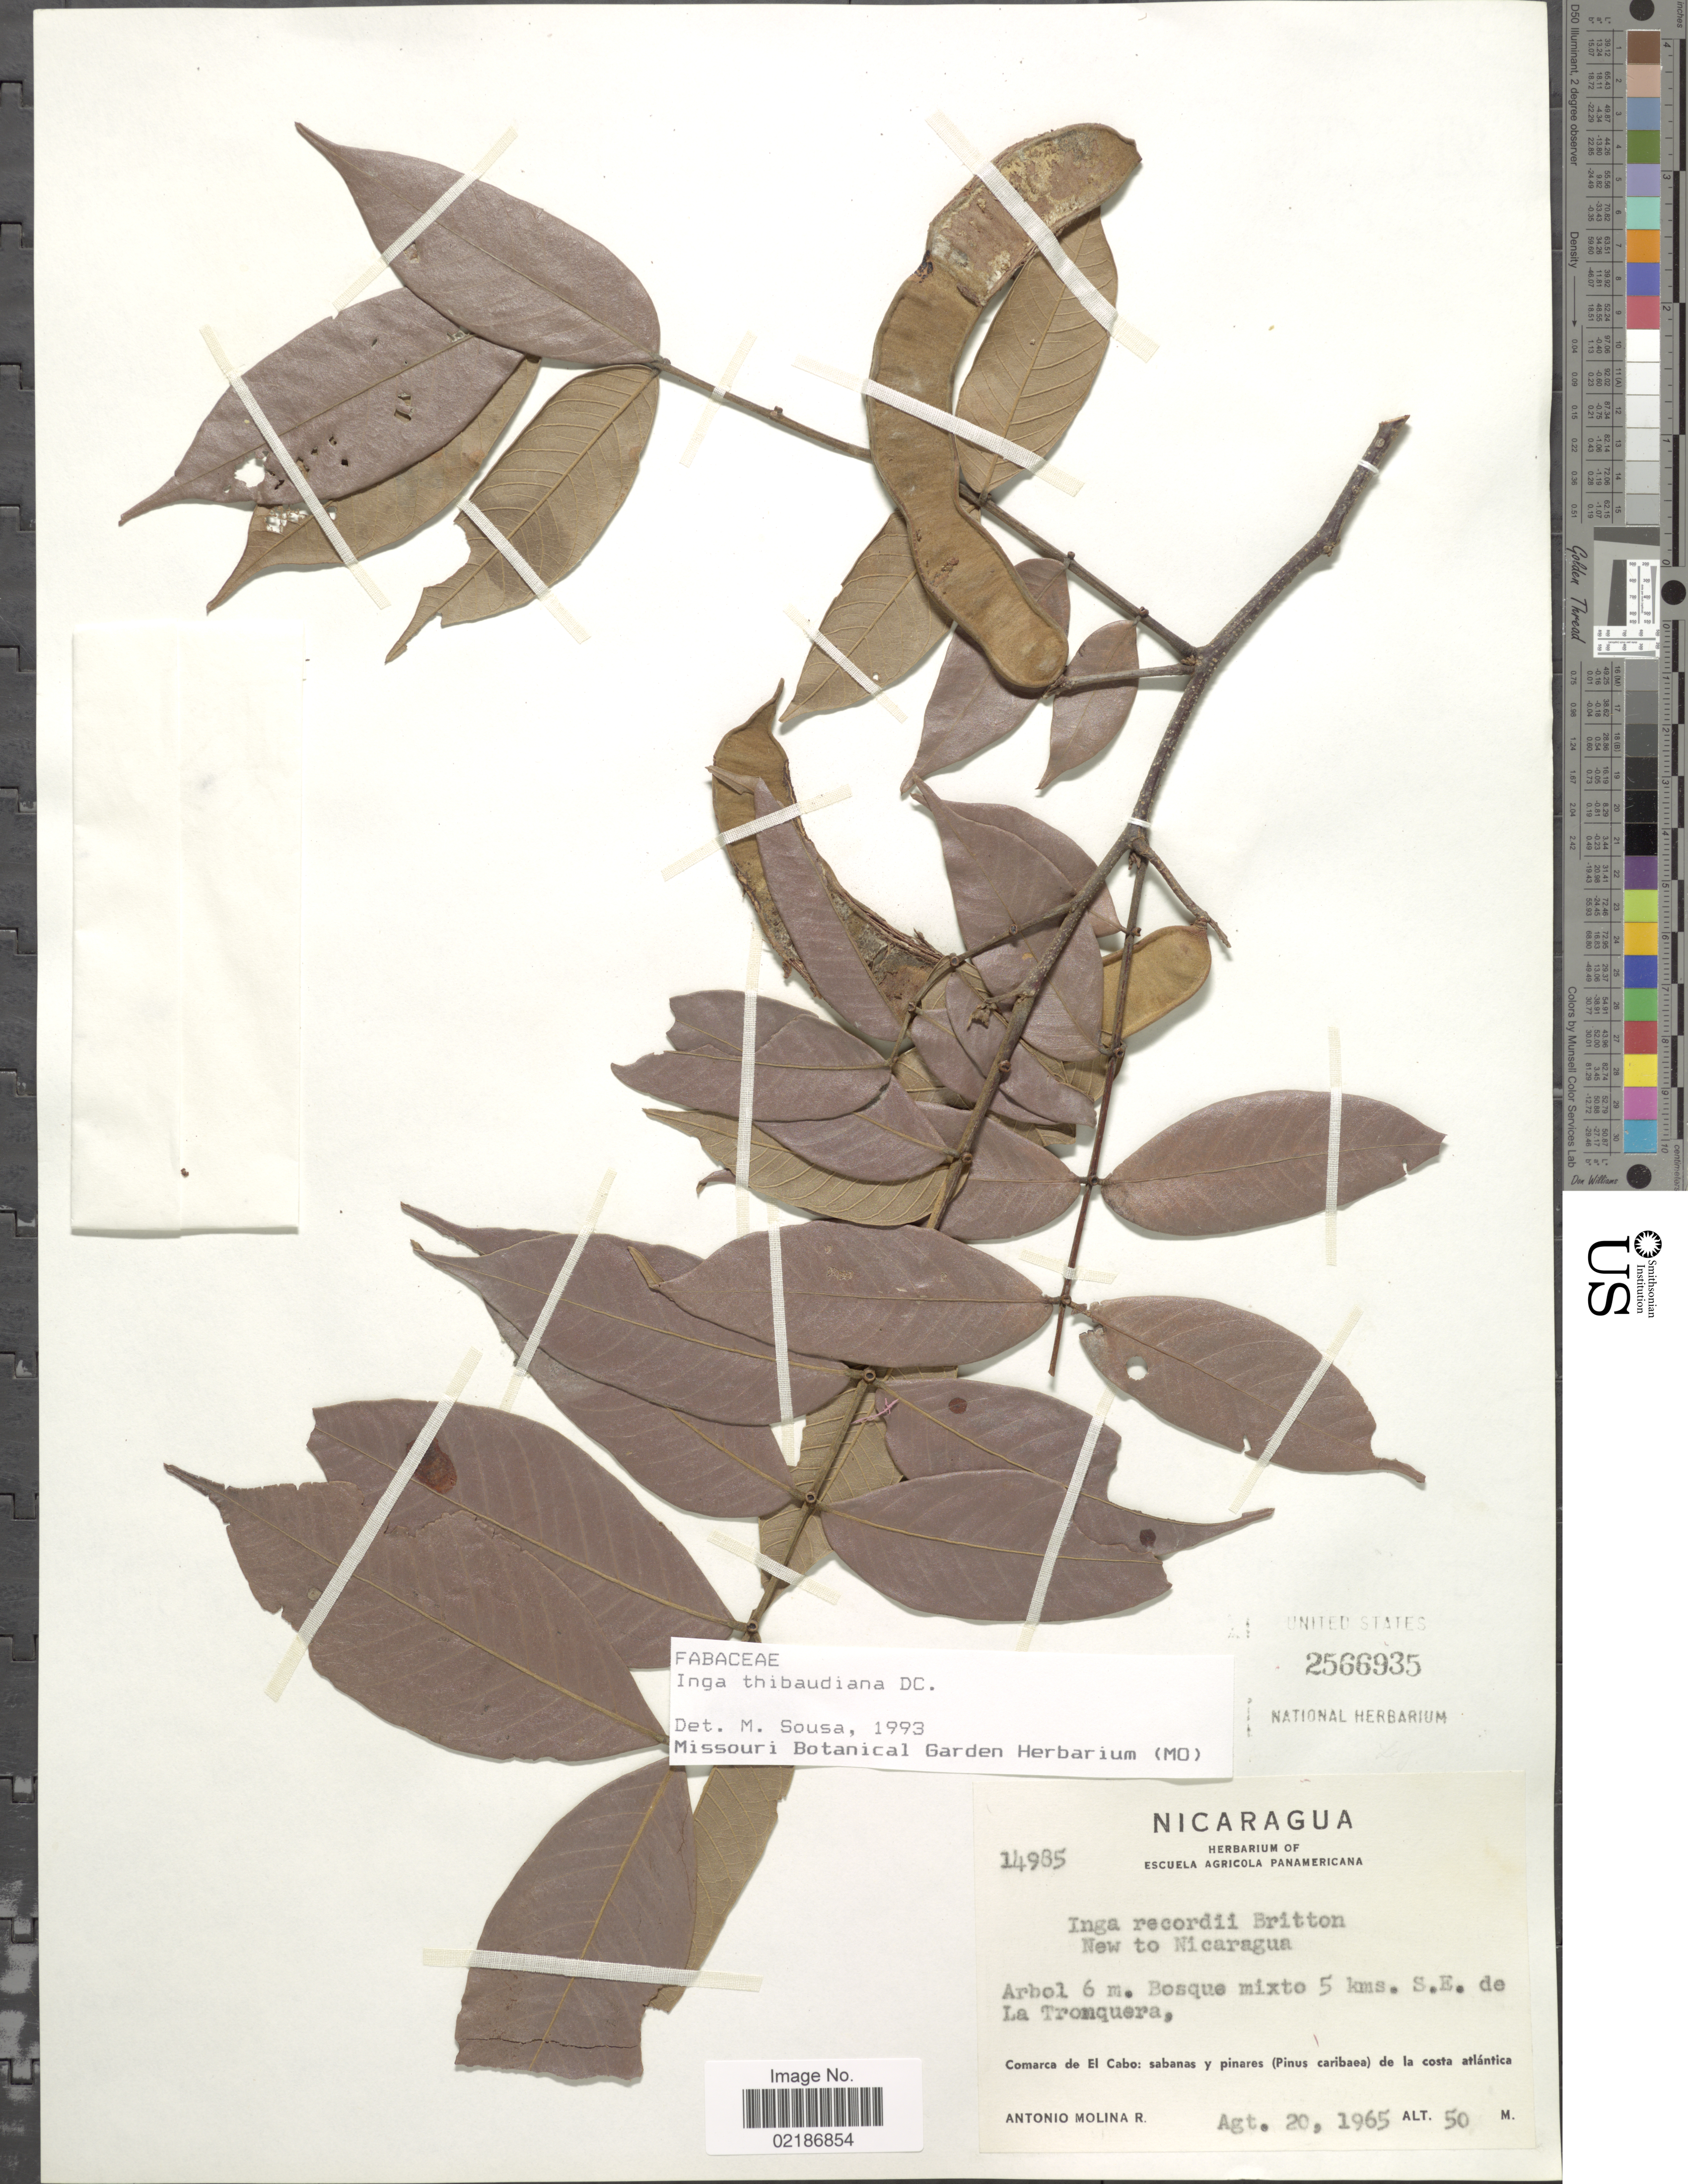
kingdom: Plantae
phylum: Tracheophyta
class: Magnoliopsida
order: Fabales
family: Fabaceae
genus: Inga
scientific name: Inga thibaudiana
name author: DC.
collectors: A. Molina R.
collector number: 14985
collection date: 1965-08-20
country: Nicaragua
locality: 5 kms S. E. de La Tronquera, Comarca de El Cabo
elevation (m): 50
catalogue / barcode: US 2566935